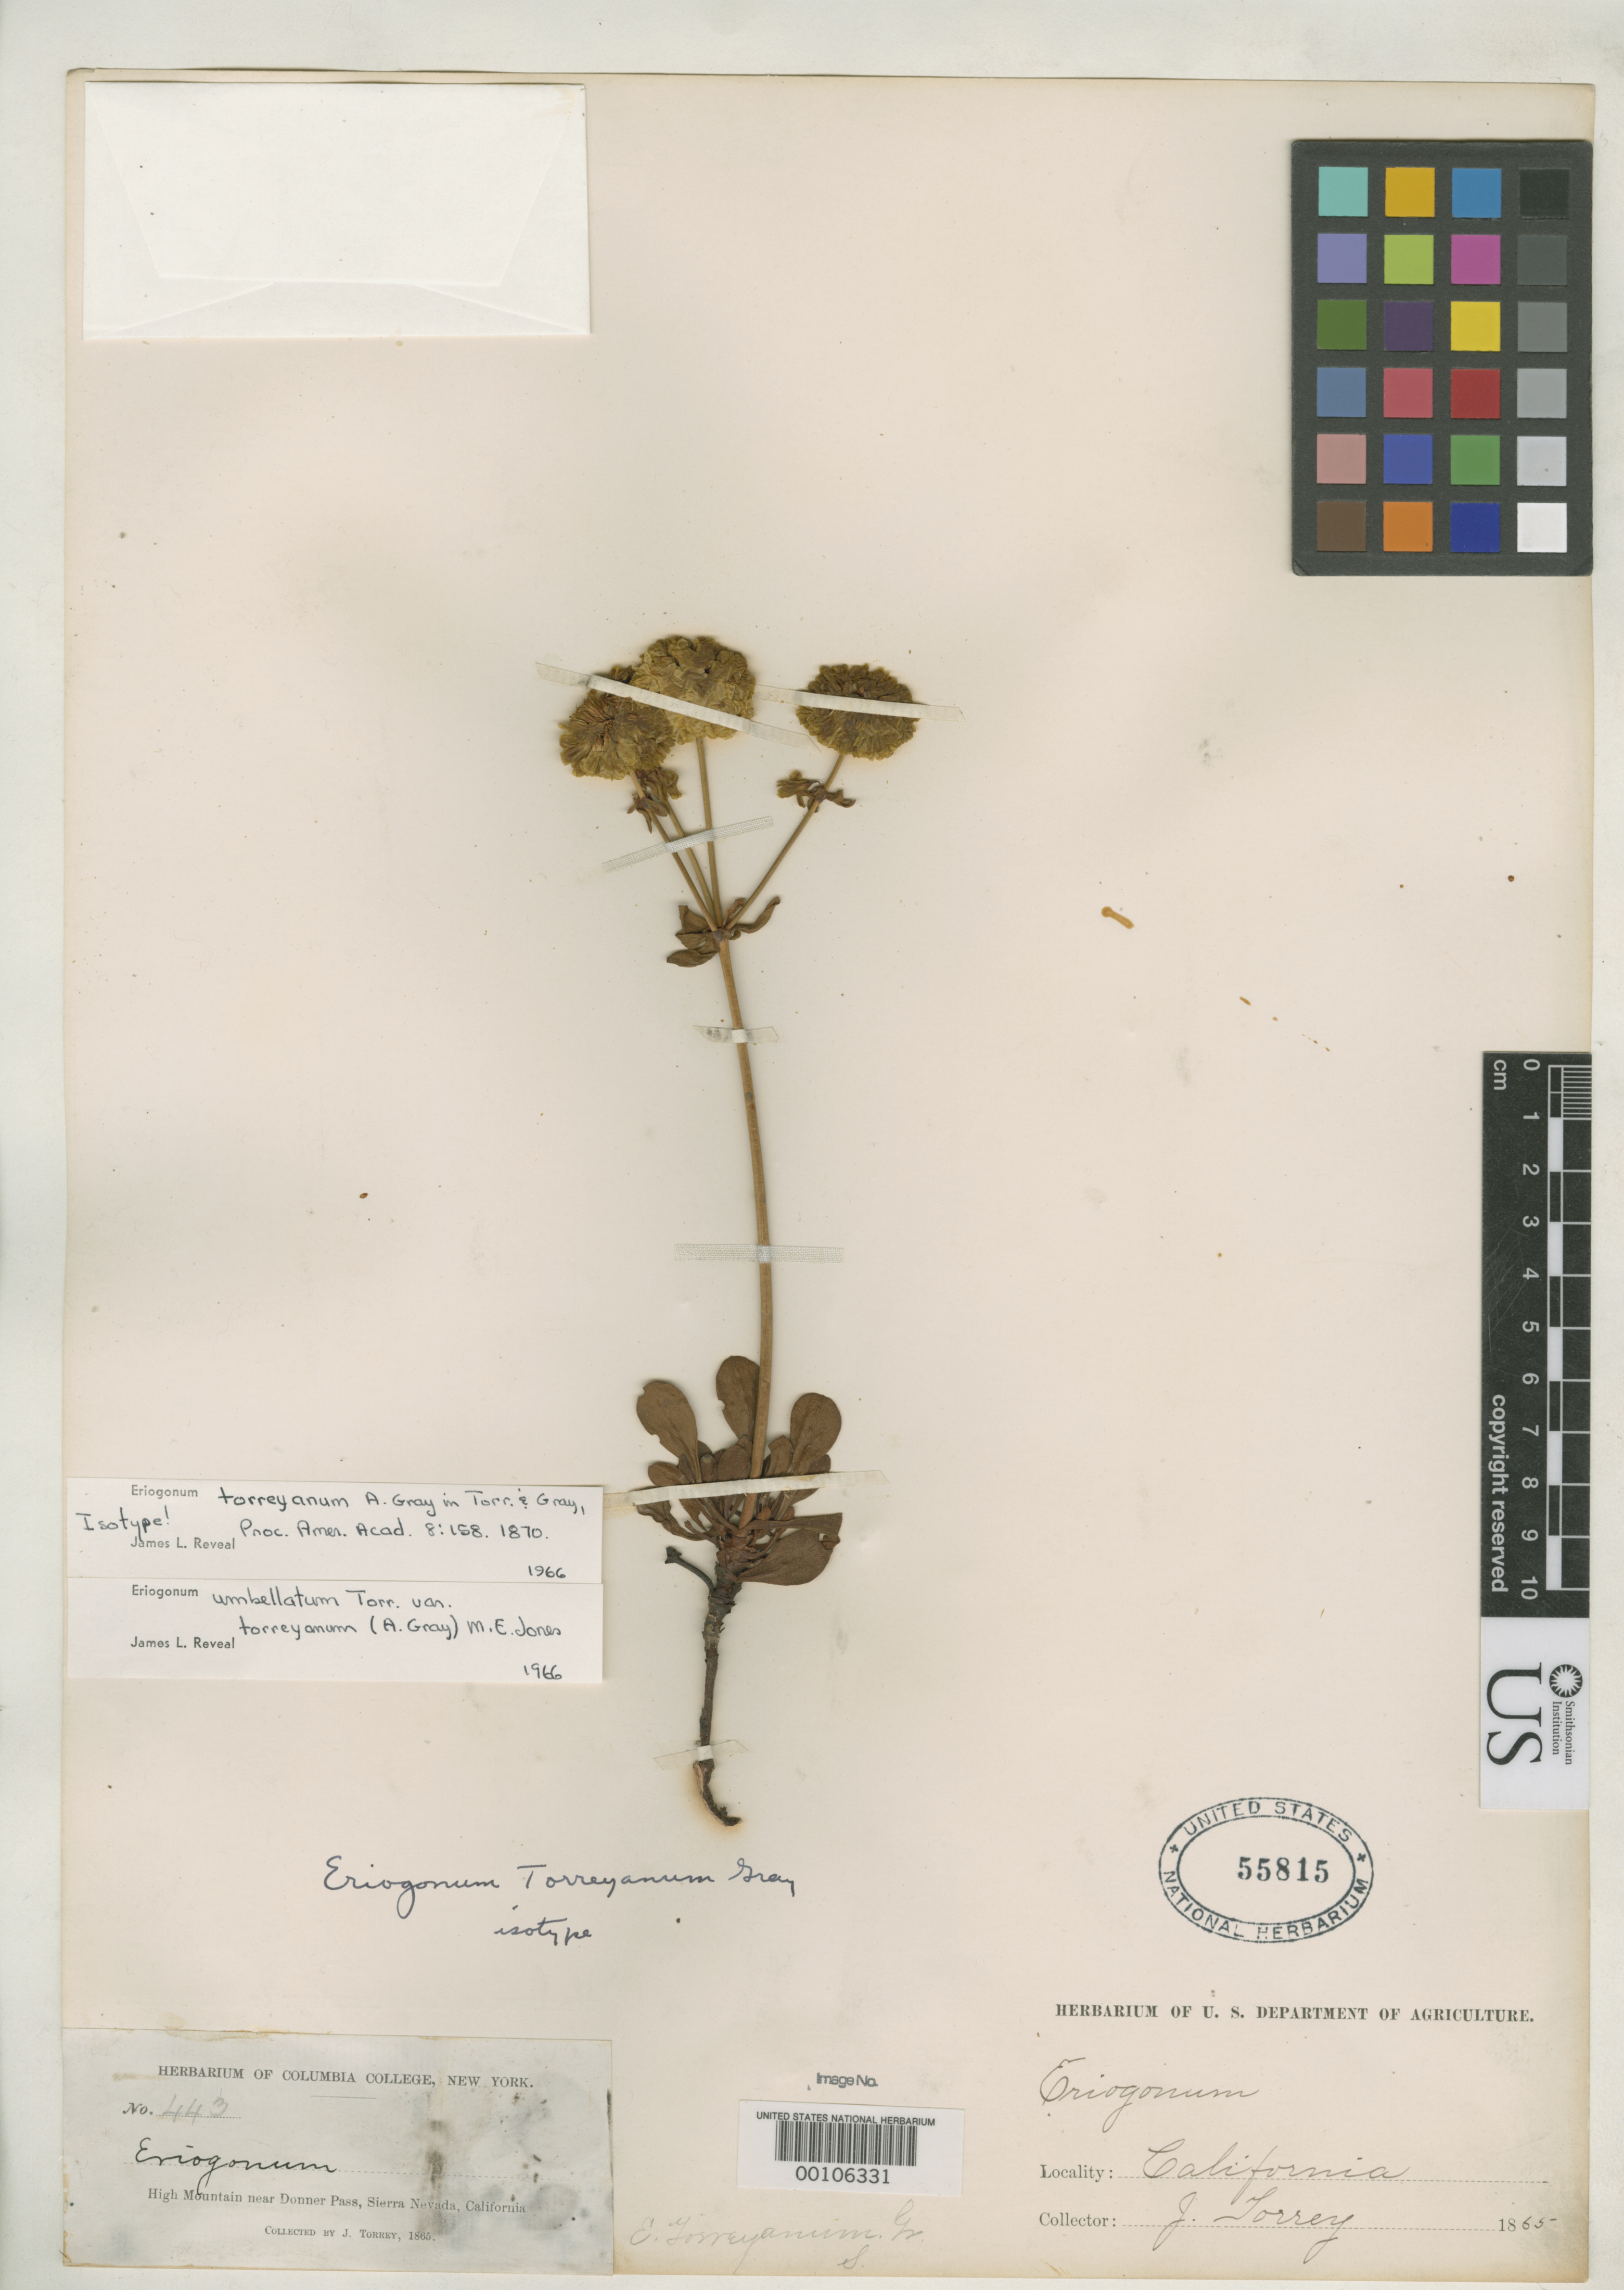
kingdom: Plantae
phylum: Tracheophyta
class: Magnoliopsida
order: Caryophyllales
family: Polygonaceae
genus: Eriogonum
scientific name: Eriogonum torreyanum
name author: A. Gray in Torr. & A. Gray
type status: Isotype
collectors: J. Torrey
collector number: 443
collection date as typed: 1865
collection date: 1865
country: United States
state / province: California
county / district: Nevada / Placer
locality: Near Donner Summit.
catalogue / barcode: US 55815